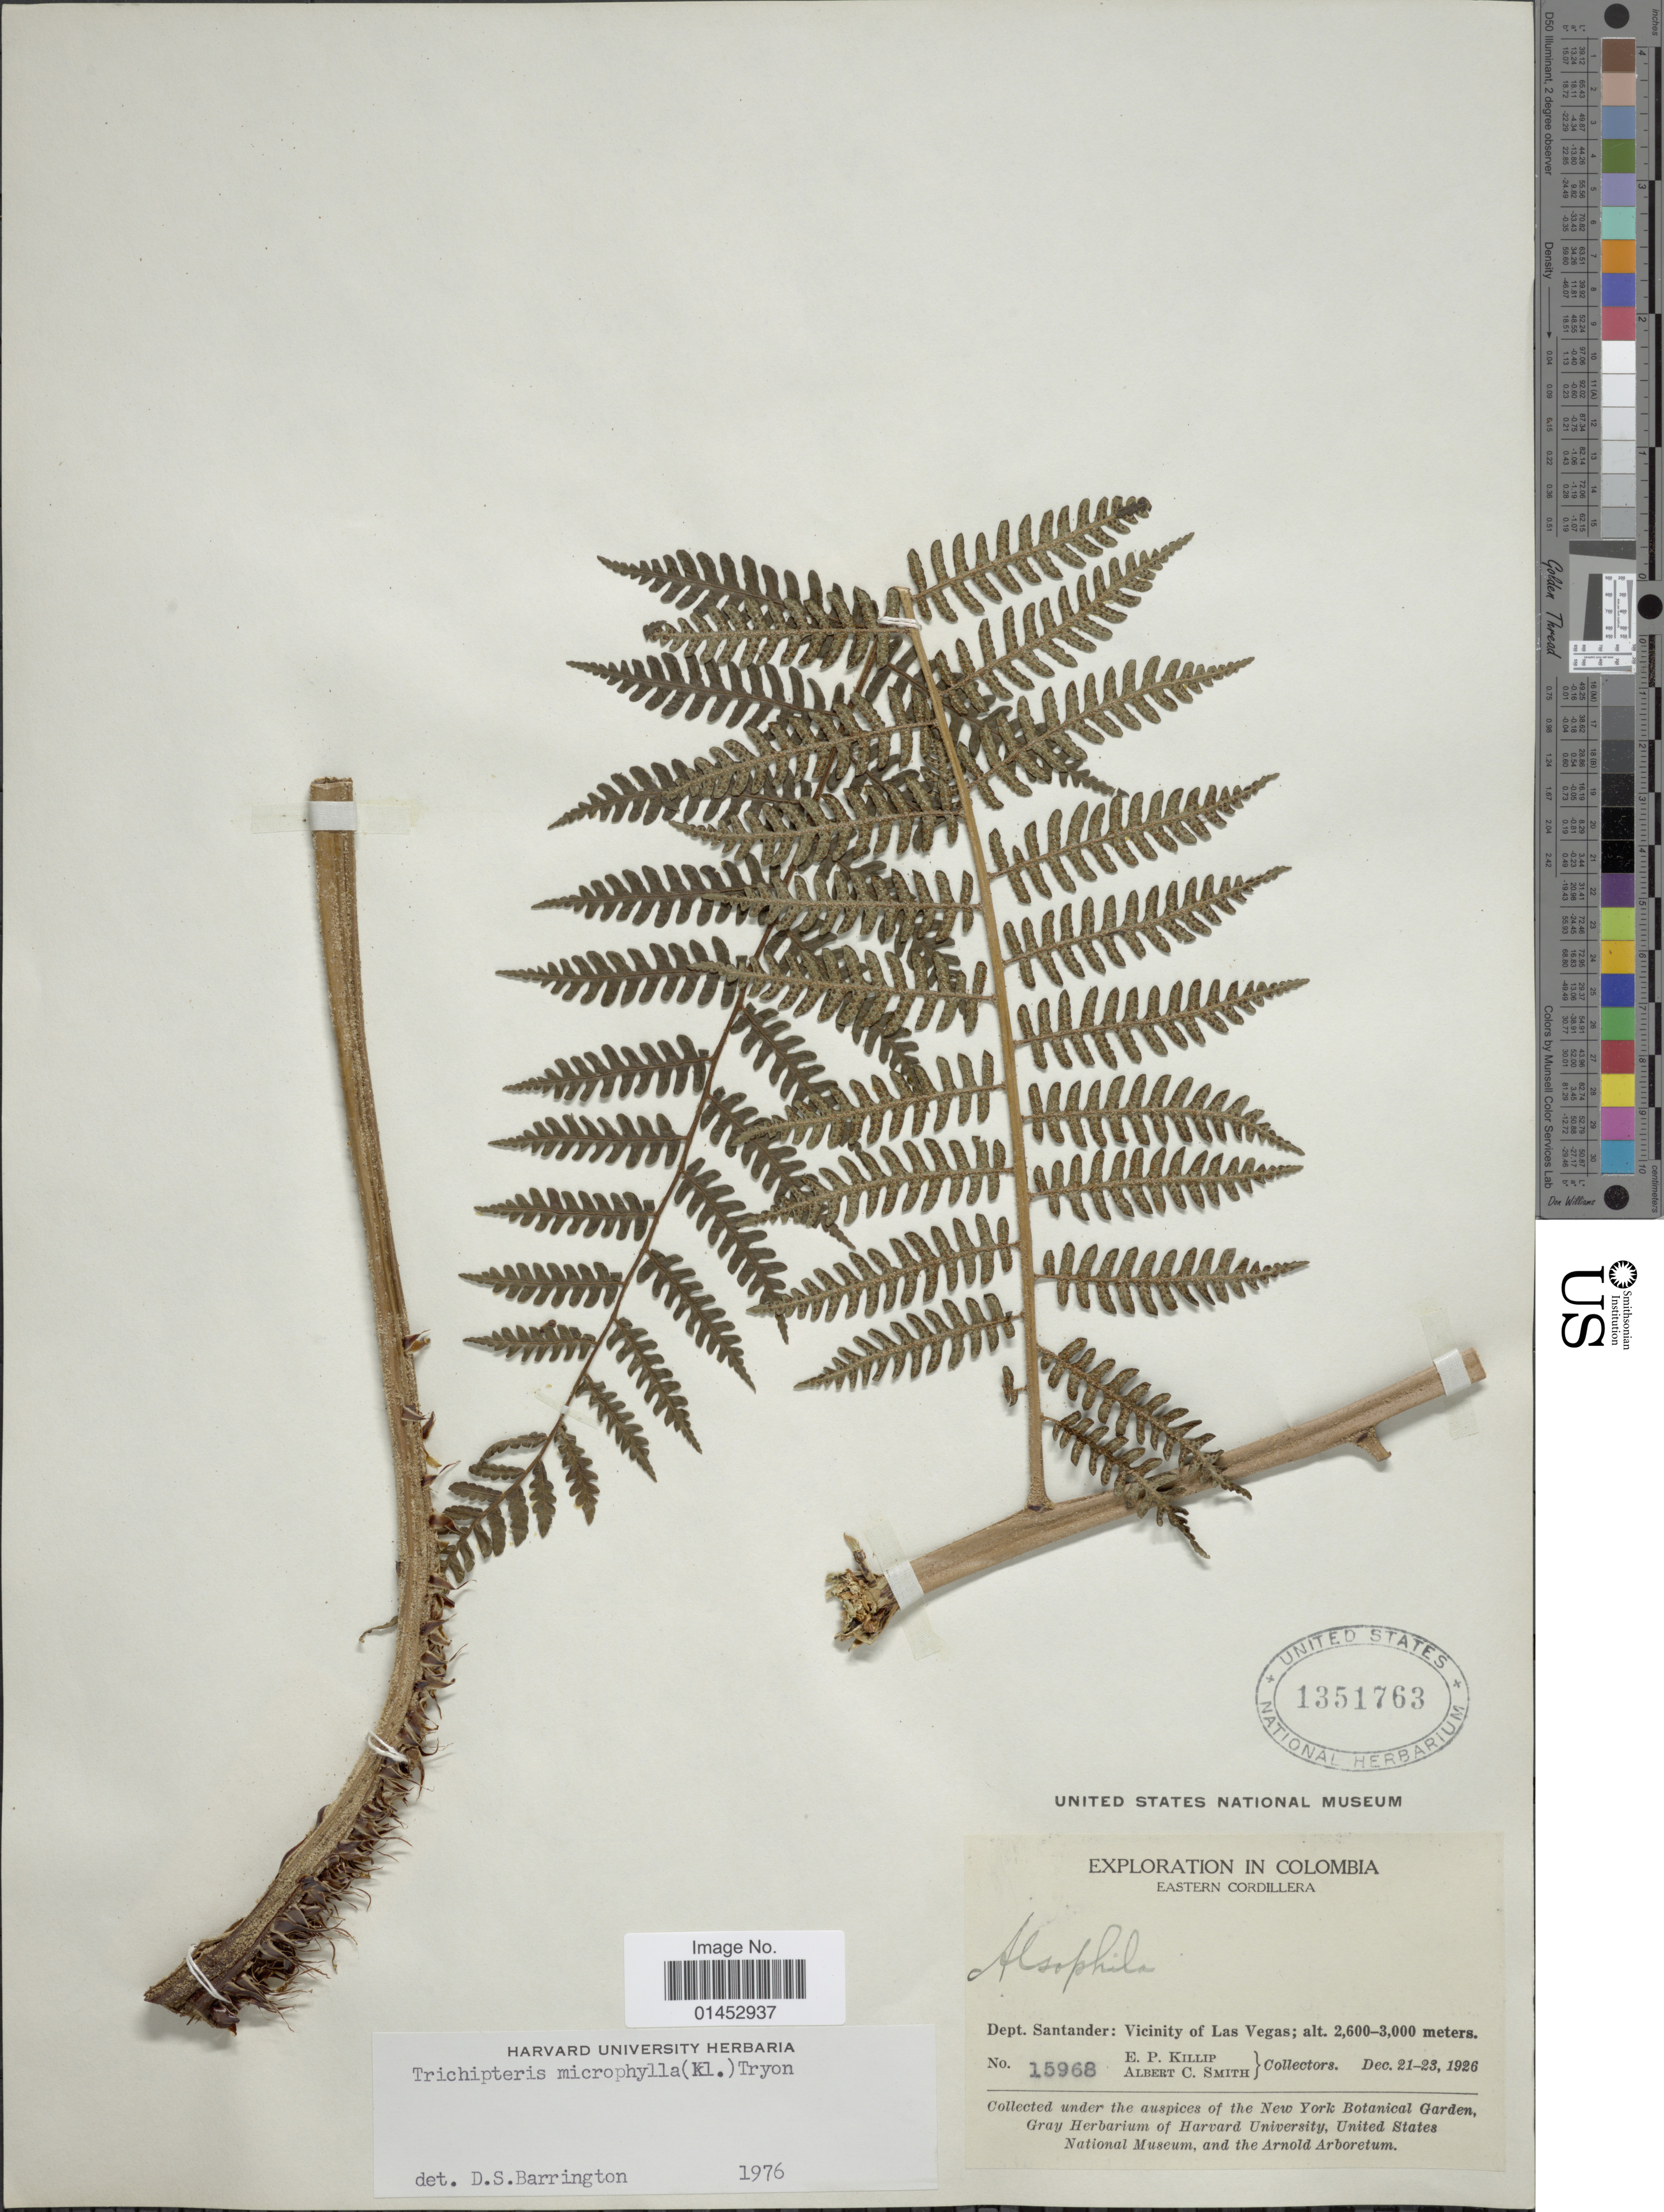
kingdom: Plantae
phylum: Tracheophyta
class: Polypodiopsida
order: Cyatheales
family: Cyatheaceae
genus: Cyathea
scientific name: Cyathea squamata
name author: (Klotzsch) Domin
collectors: E. P. Killip & A. C. Smith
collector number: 15968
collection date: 1926-12-21/1926-12-23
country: Colombia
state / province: Santander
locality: Dept. Santander: Vicinity of Las Vegas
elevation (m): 2600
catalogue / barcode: US 1351763